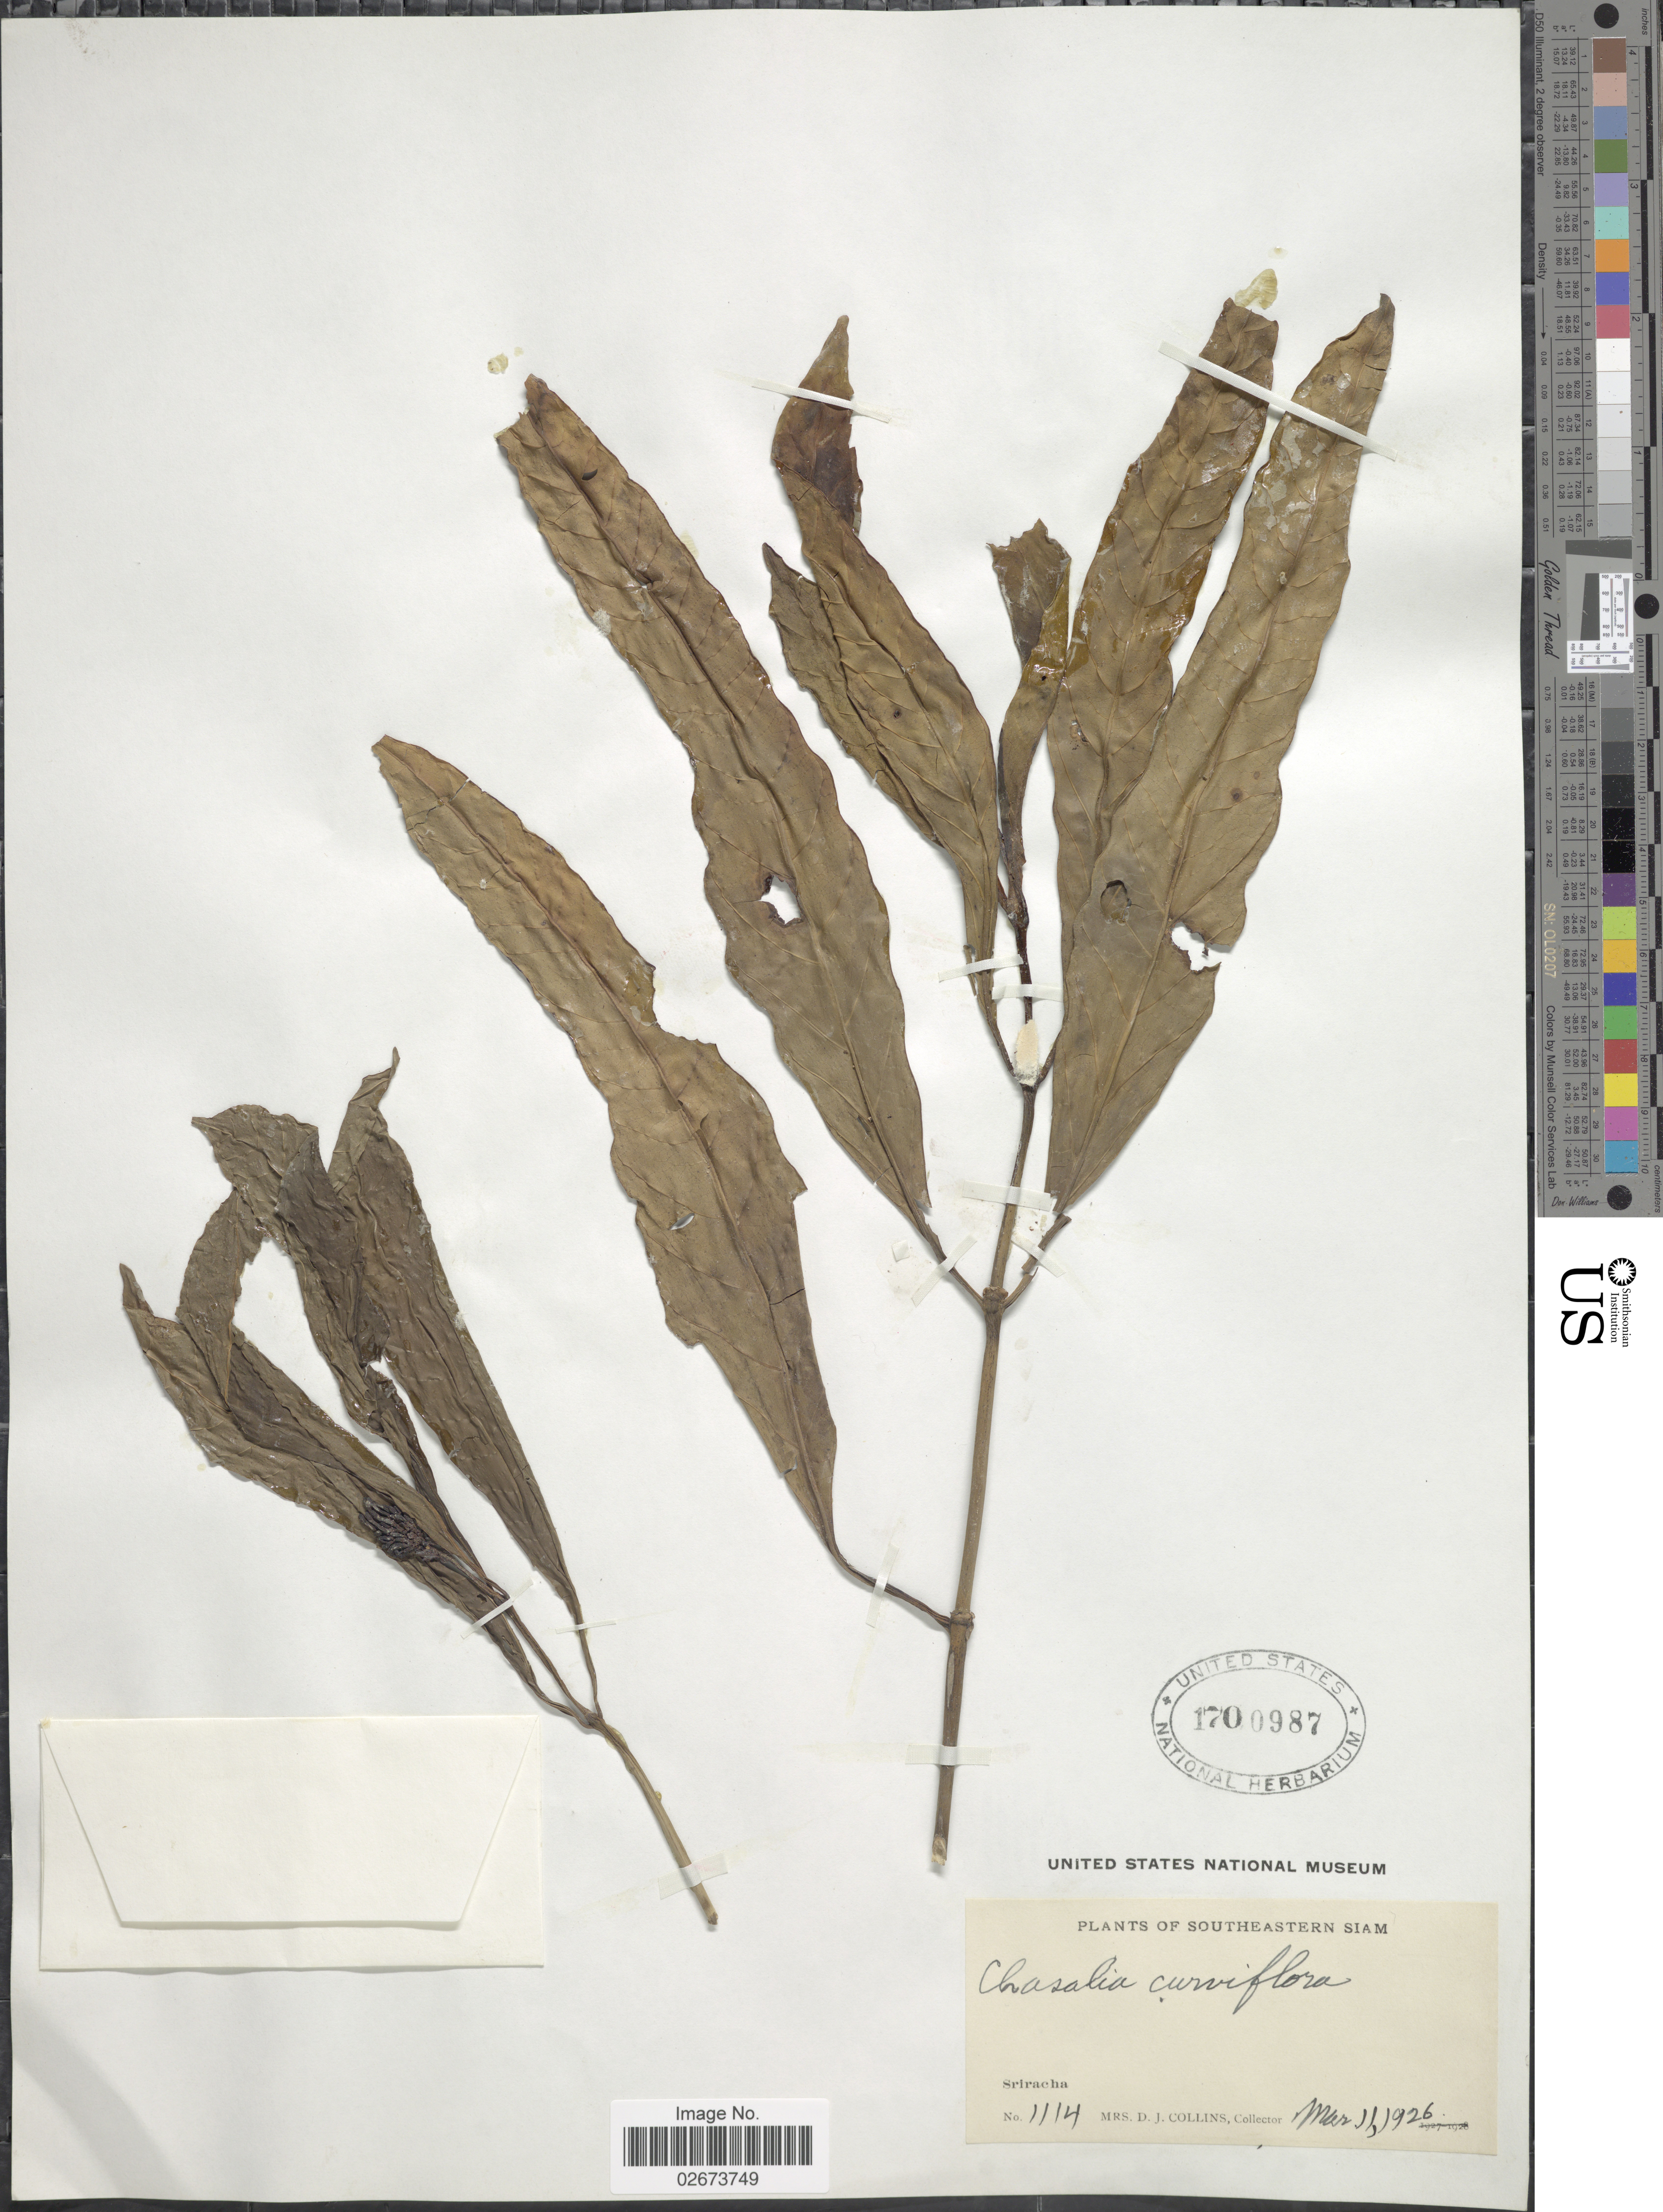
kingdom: Plantae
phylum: Tracheophyta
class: Magnoliopsida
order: Gentianales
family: Rubiaceae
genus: Chassalia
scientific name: Chassalia curviflora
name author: (Wall.) Thwaites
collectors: J. Collins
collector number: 1114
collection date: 1926-03-11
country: Thailand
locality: Southeastern Siam, Sriracha.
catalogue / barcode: US 1700987